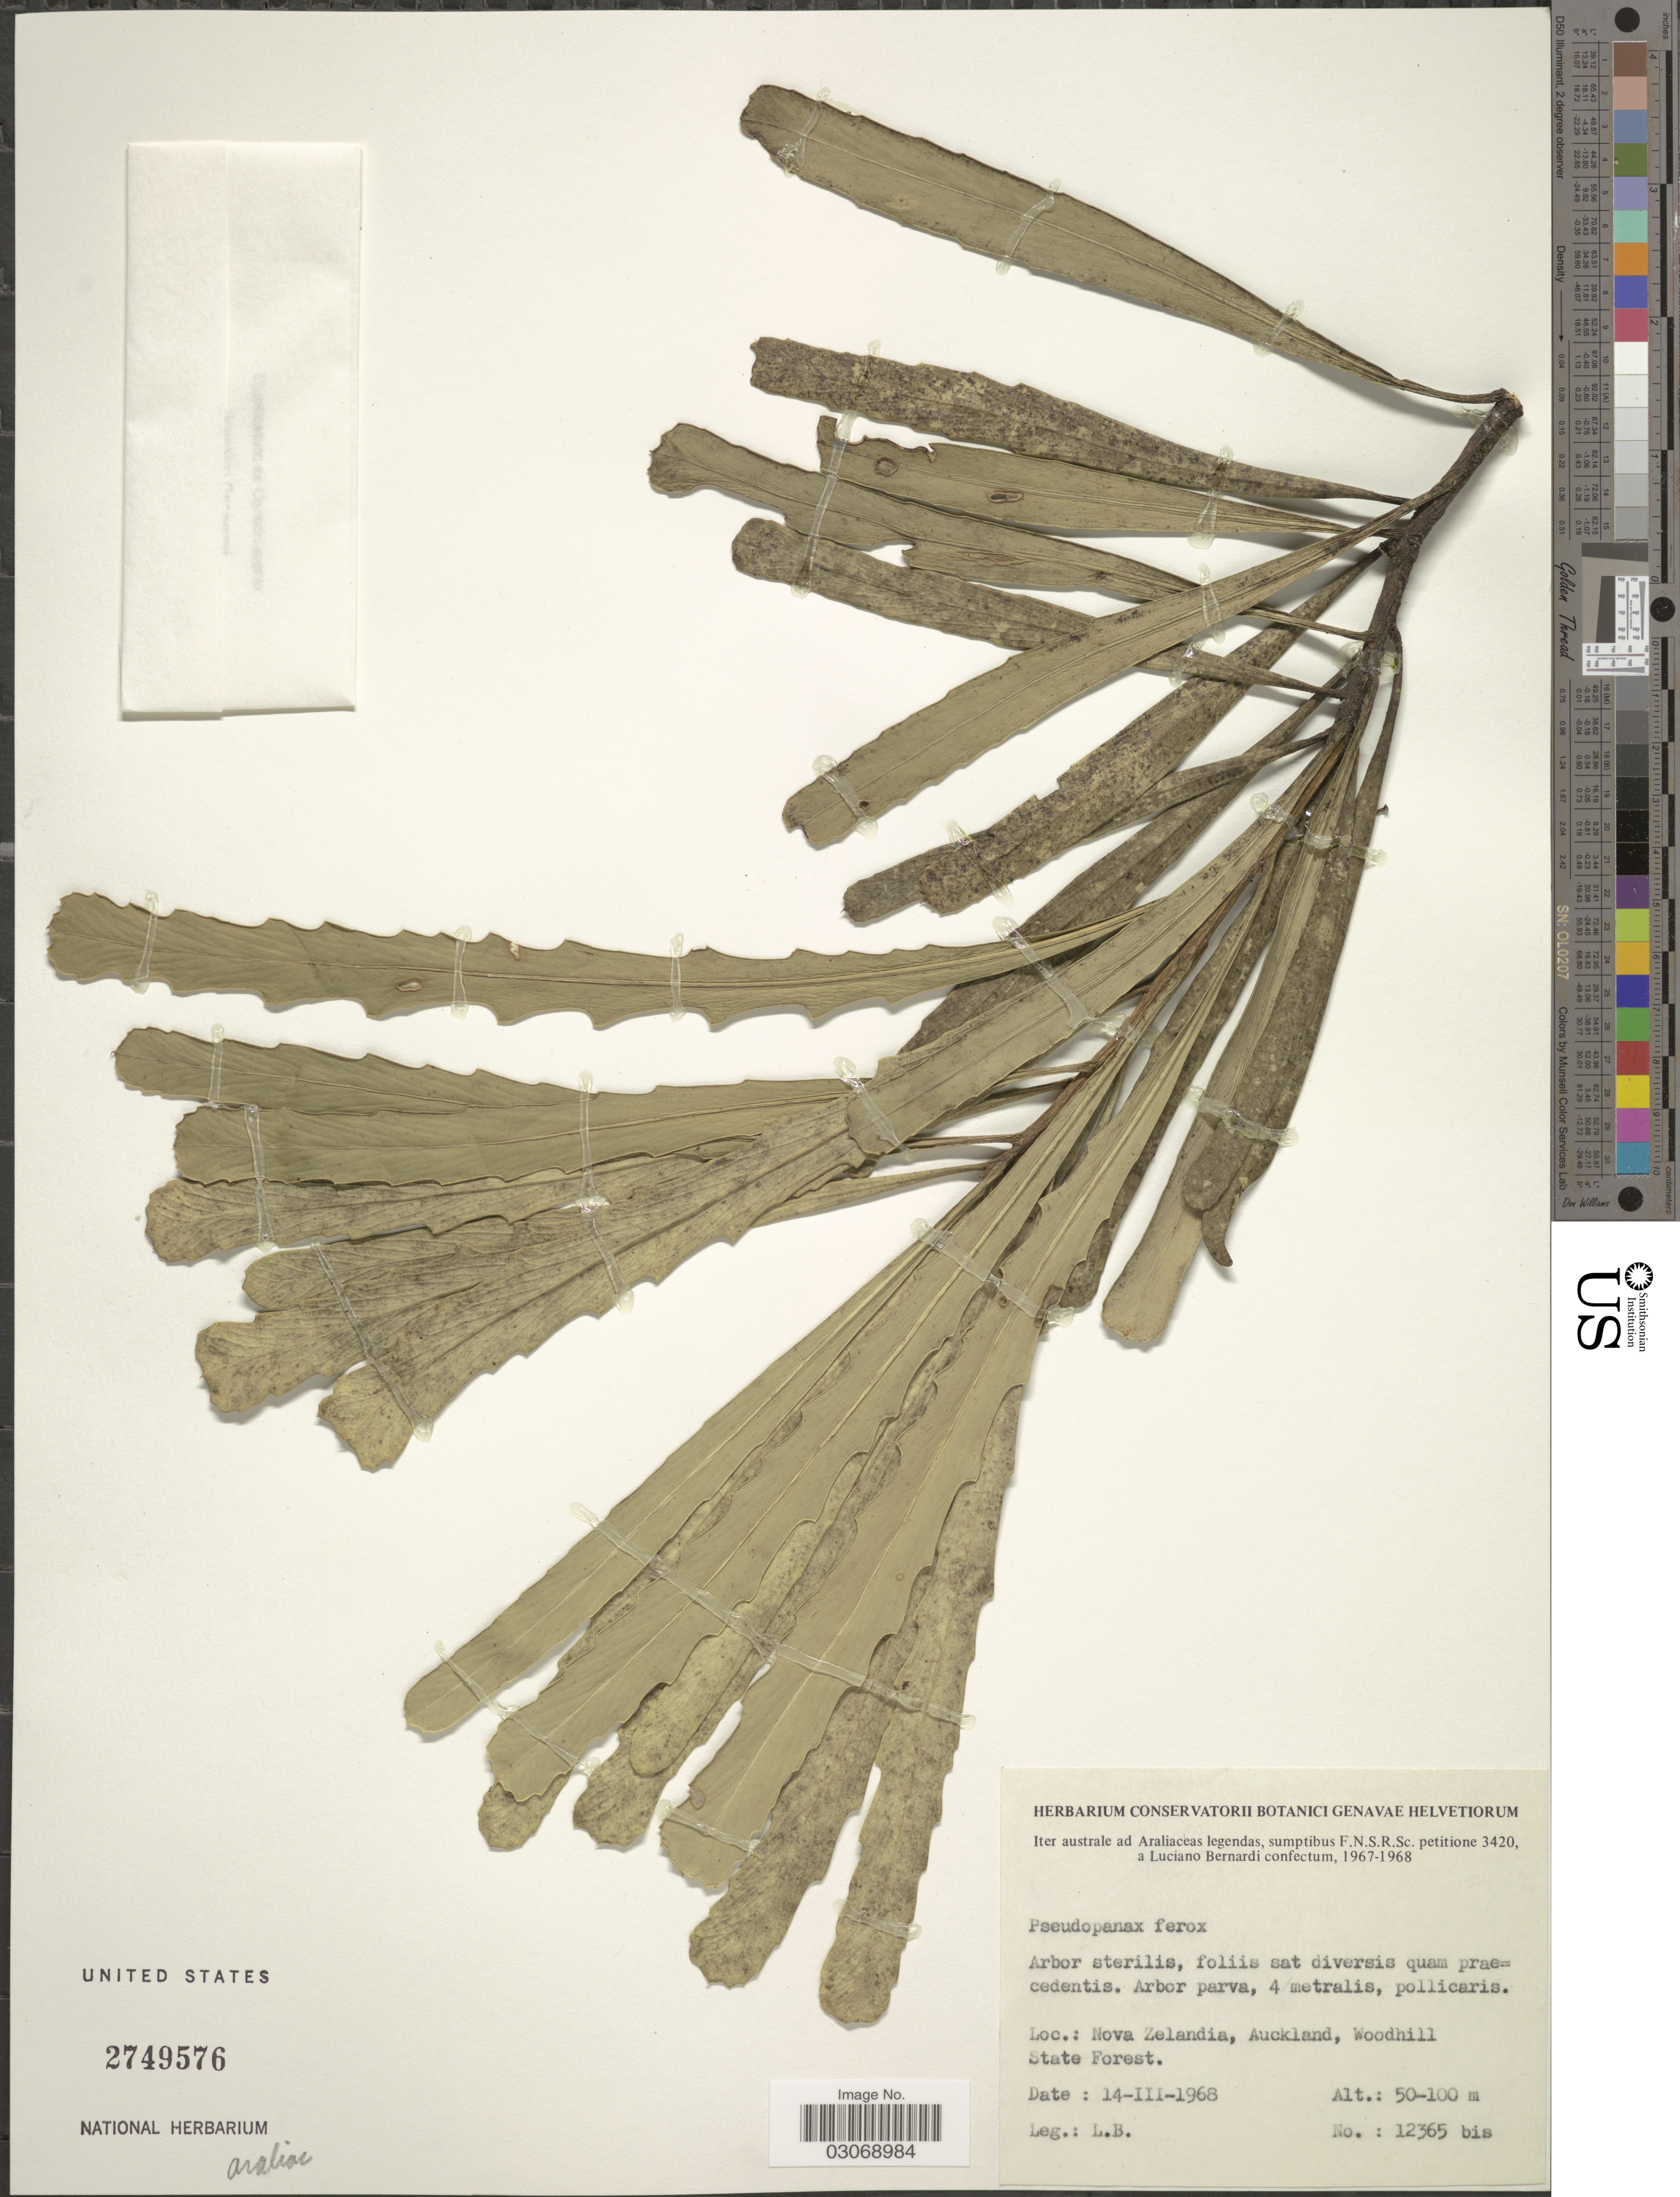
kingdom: Plantae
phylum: Tracheophyta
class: Magnoliopsida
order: Apiales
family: Araliaceae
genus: Pseudopanax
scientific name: Pseudopanax ferox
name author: Kirk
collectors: L. Bernardi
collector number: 12365bis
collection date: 1968-03-14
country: New Zealand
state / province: Auckland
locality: Nova Zelandia, Auckland, Woodhill. State Forest.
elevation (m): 50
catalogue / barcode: US 2749576